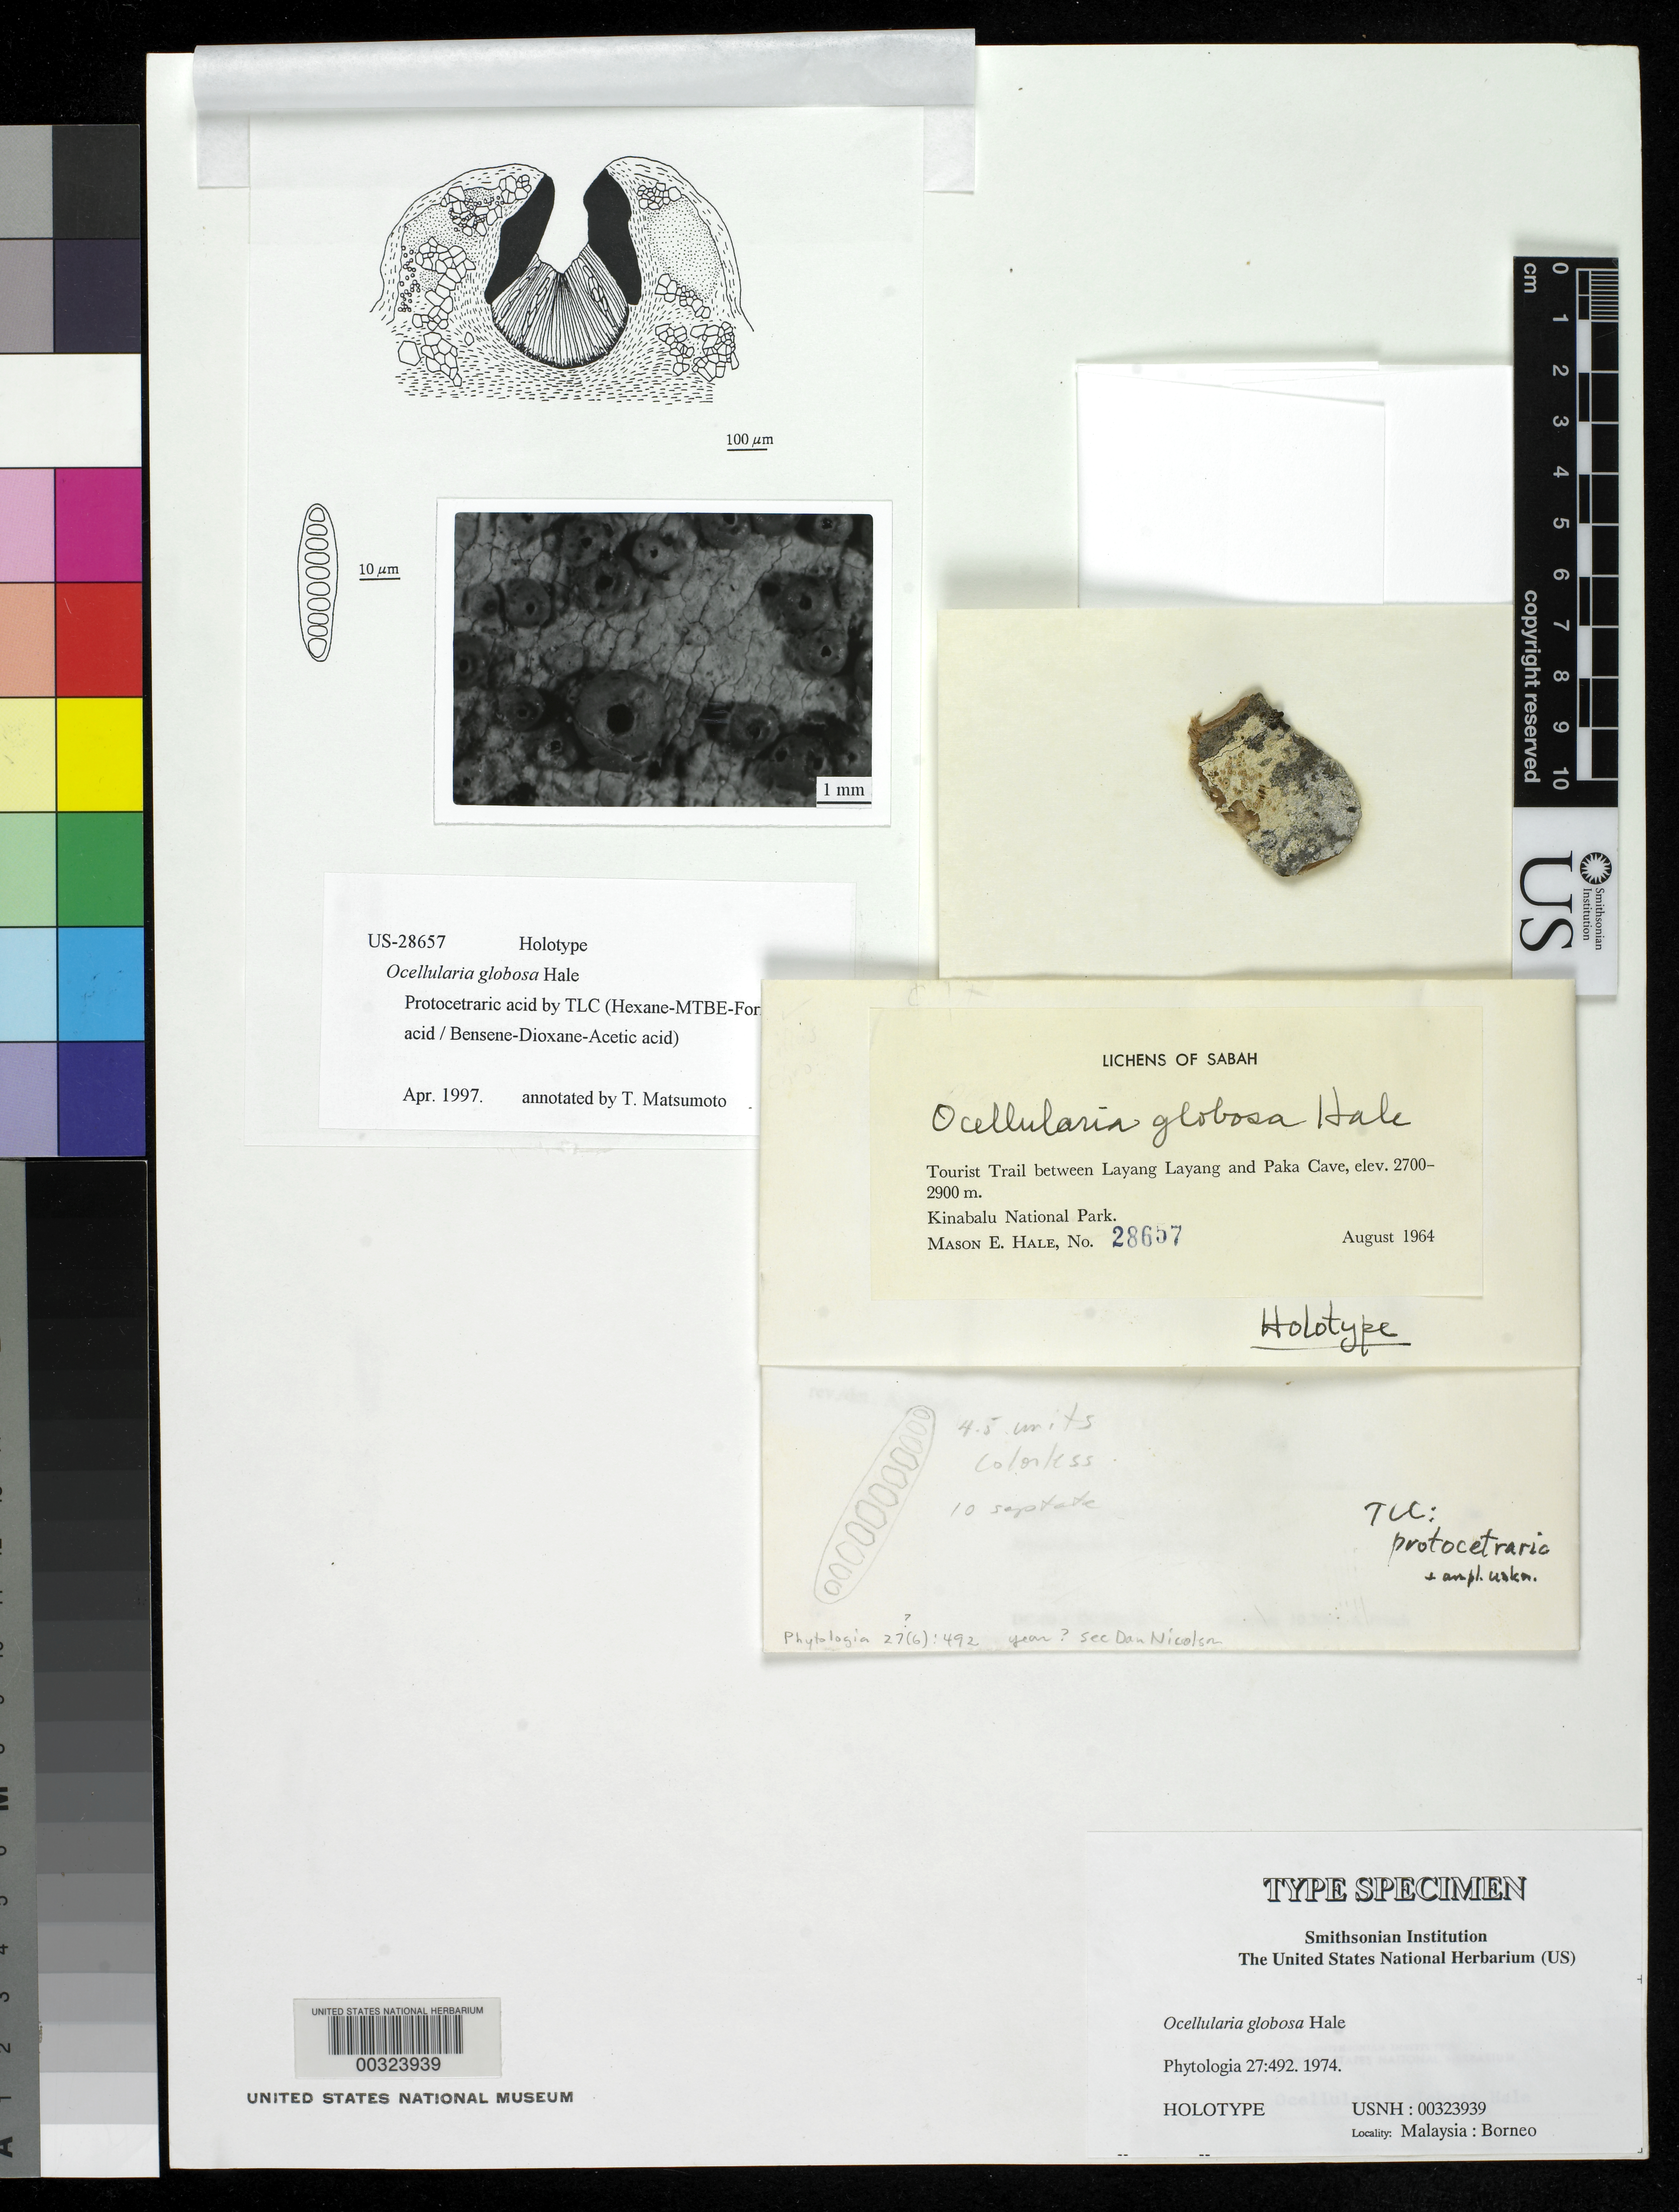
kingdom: Fungi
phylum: Ascomycota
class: Lecanoromycetes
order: Ostropales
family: Graphidaceae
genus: Ocellularia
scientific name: Ocellularia globosa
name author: Hale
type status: Holotype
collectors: M. Hale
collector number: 28657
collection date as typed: Aug 1964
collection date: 1964-08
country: Malaysia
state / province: Sabah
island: Borneo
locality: Tourist trail between Layang Layang and Paka Cave, Kinabalu National Park.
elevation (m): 2700